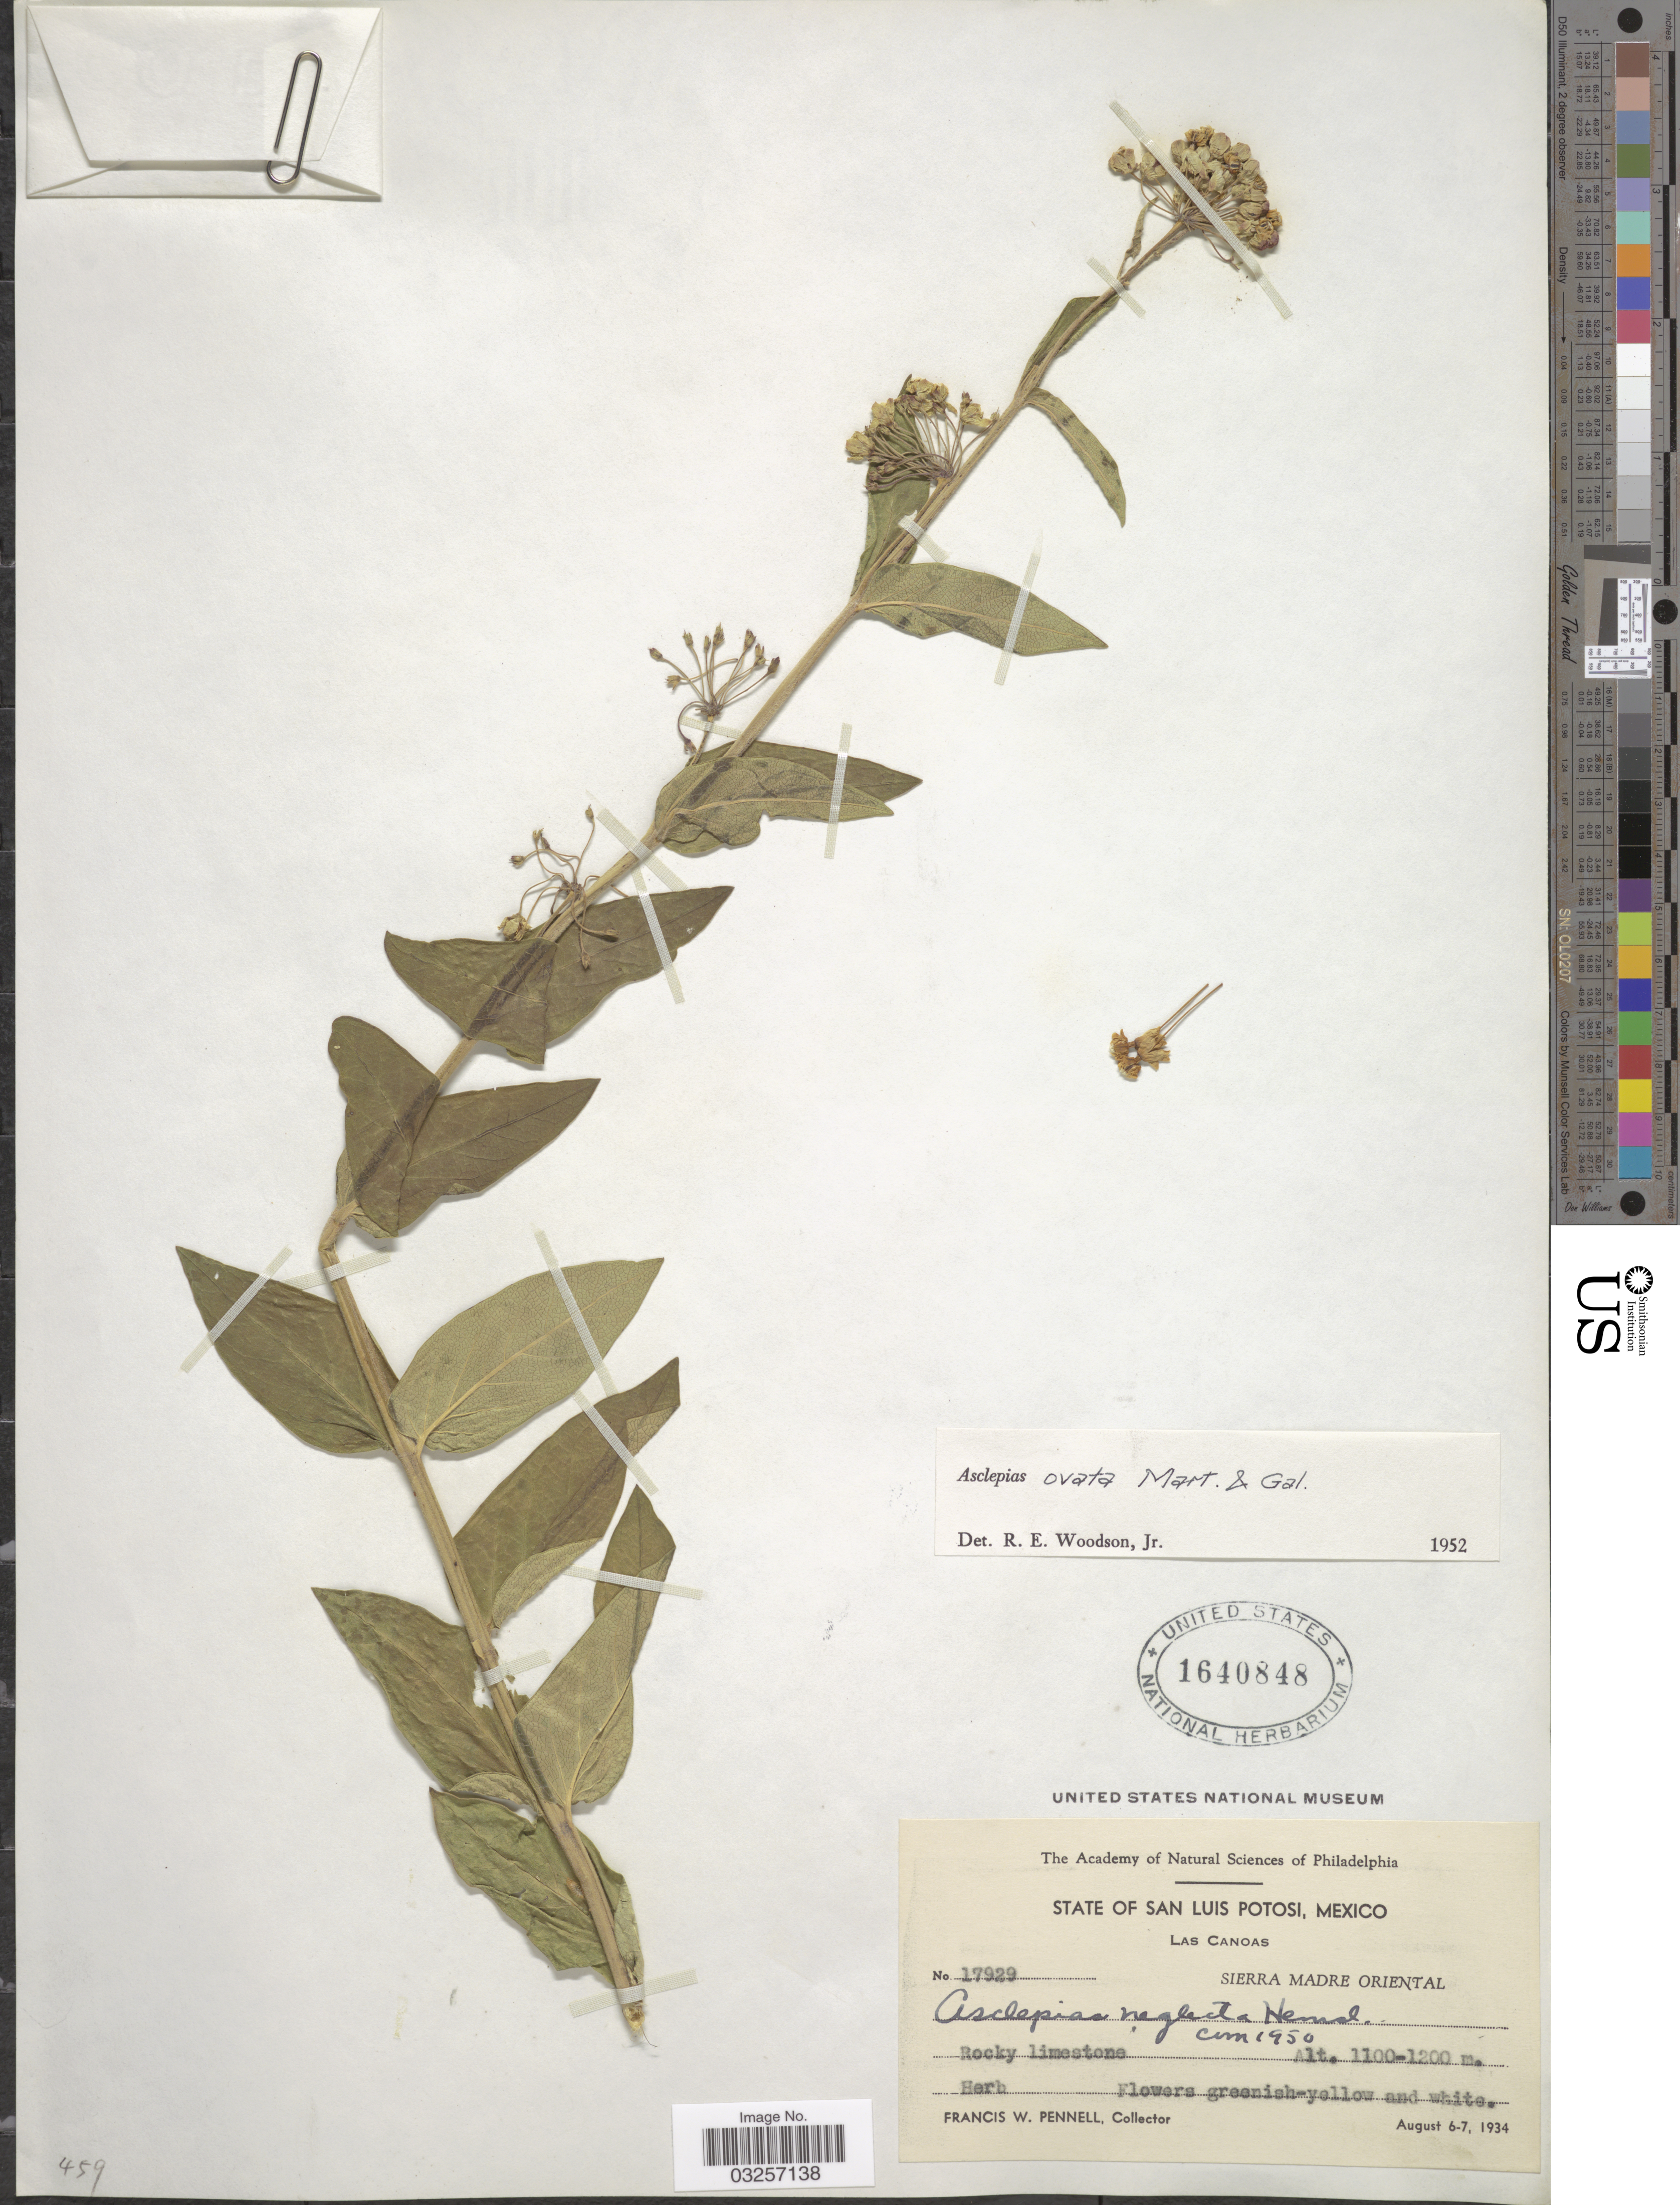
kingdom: Plantae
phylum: Tracheophyta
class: Magnoliopsida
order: Gentianales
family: Apocynaceae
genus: Asclepias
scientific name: Asclepias ovata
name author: M. Martens & Galeotti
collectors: F. W. Pennell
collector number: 17929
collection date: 1934-08-06/1934-09-07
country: Mexico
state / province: San Luis Potosí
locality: Las Canoas. Sierra Madre Oriental.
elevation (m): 1100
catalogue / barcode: US 1640848